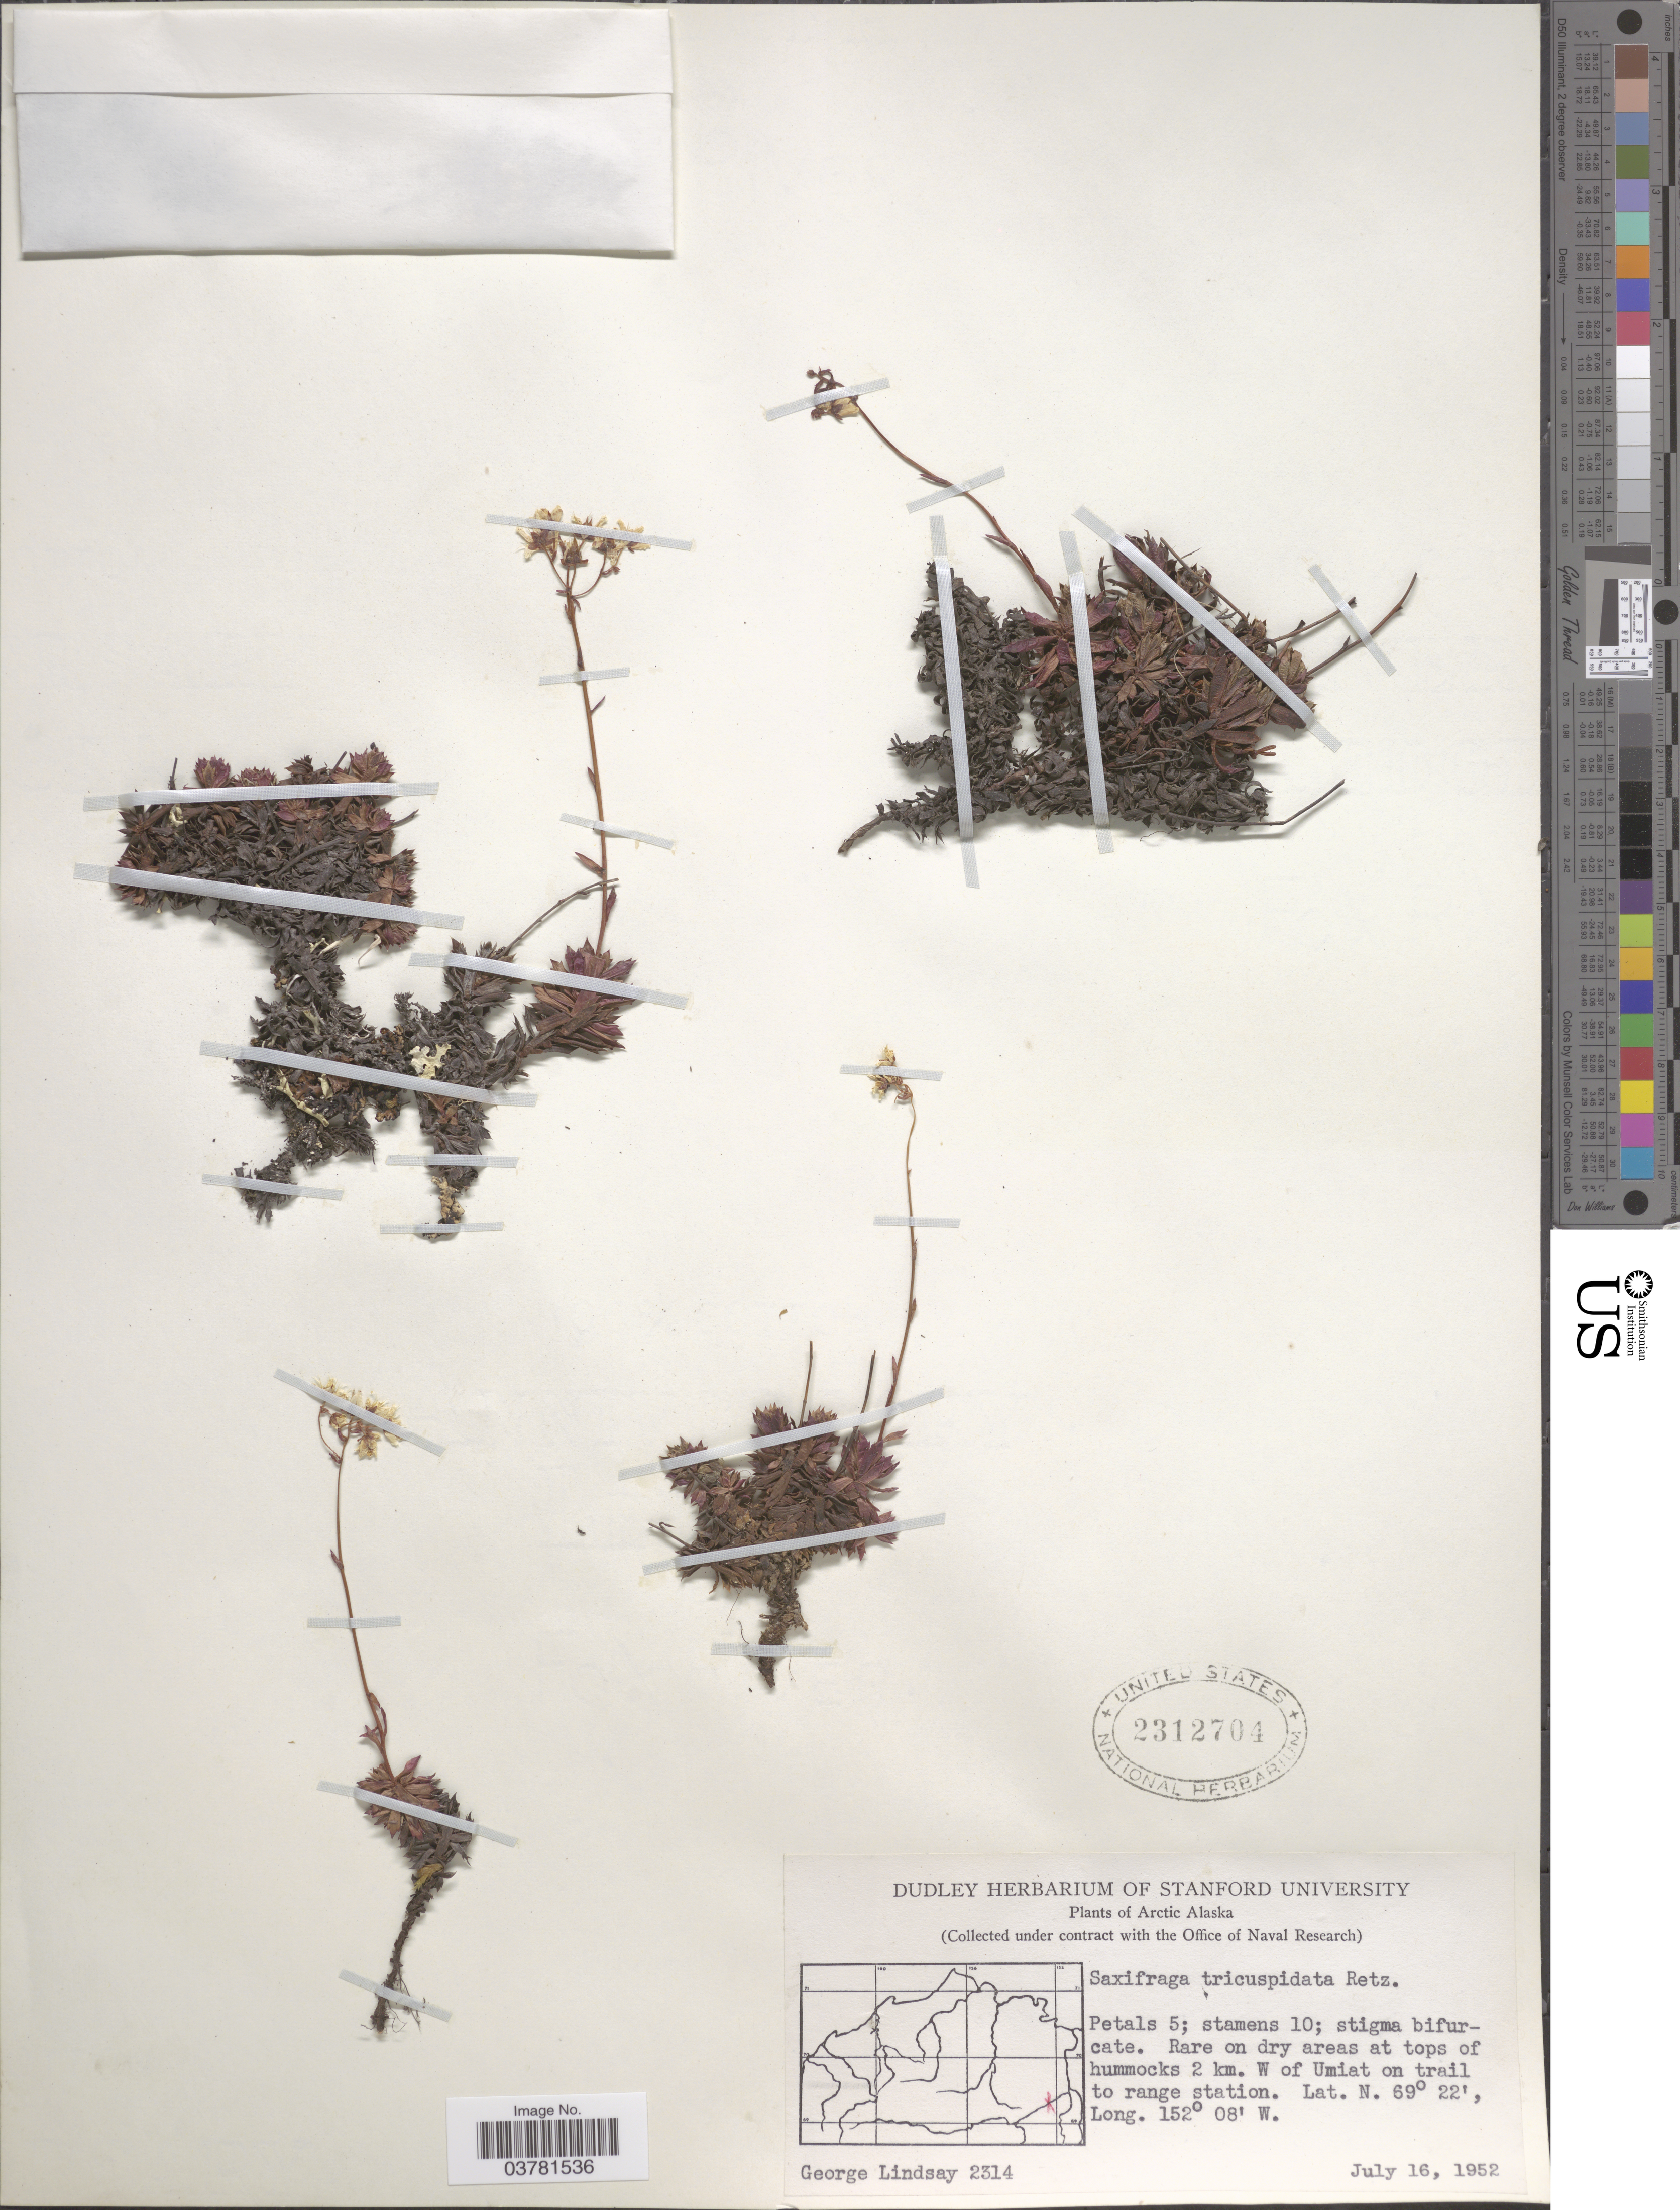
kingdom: Plantae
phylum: Tracheophyta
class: Magnoliopsida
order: Saxifragales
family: Saxifragaceae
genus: Saxifraga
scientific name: Saxifraga tricuspidata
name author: Rottb.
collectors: G. Lindsay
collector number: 2314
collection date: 1952-07-16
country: United States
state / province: Alaska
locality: Arctic Alaska. (Under contract with the Office of Naval Research). Rare on dry areas at tops of hummocks 2 km. W of Umiat on trail to range station.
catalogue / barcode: US 2312704